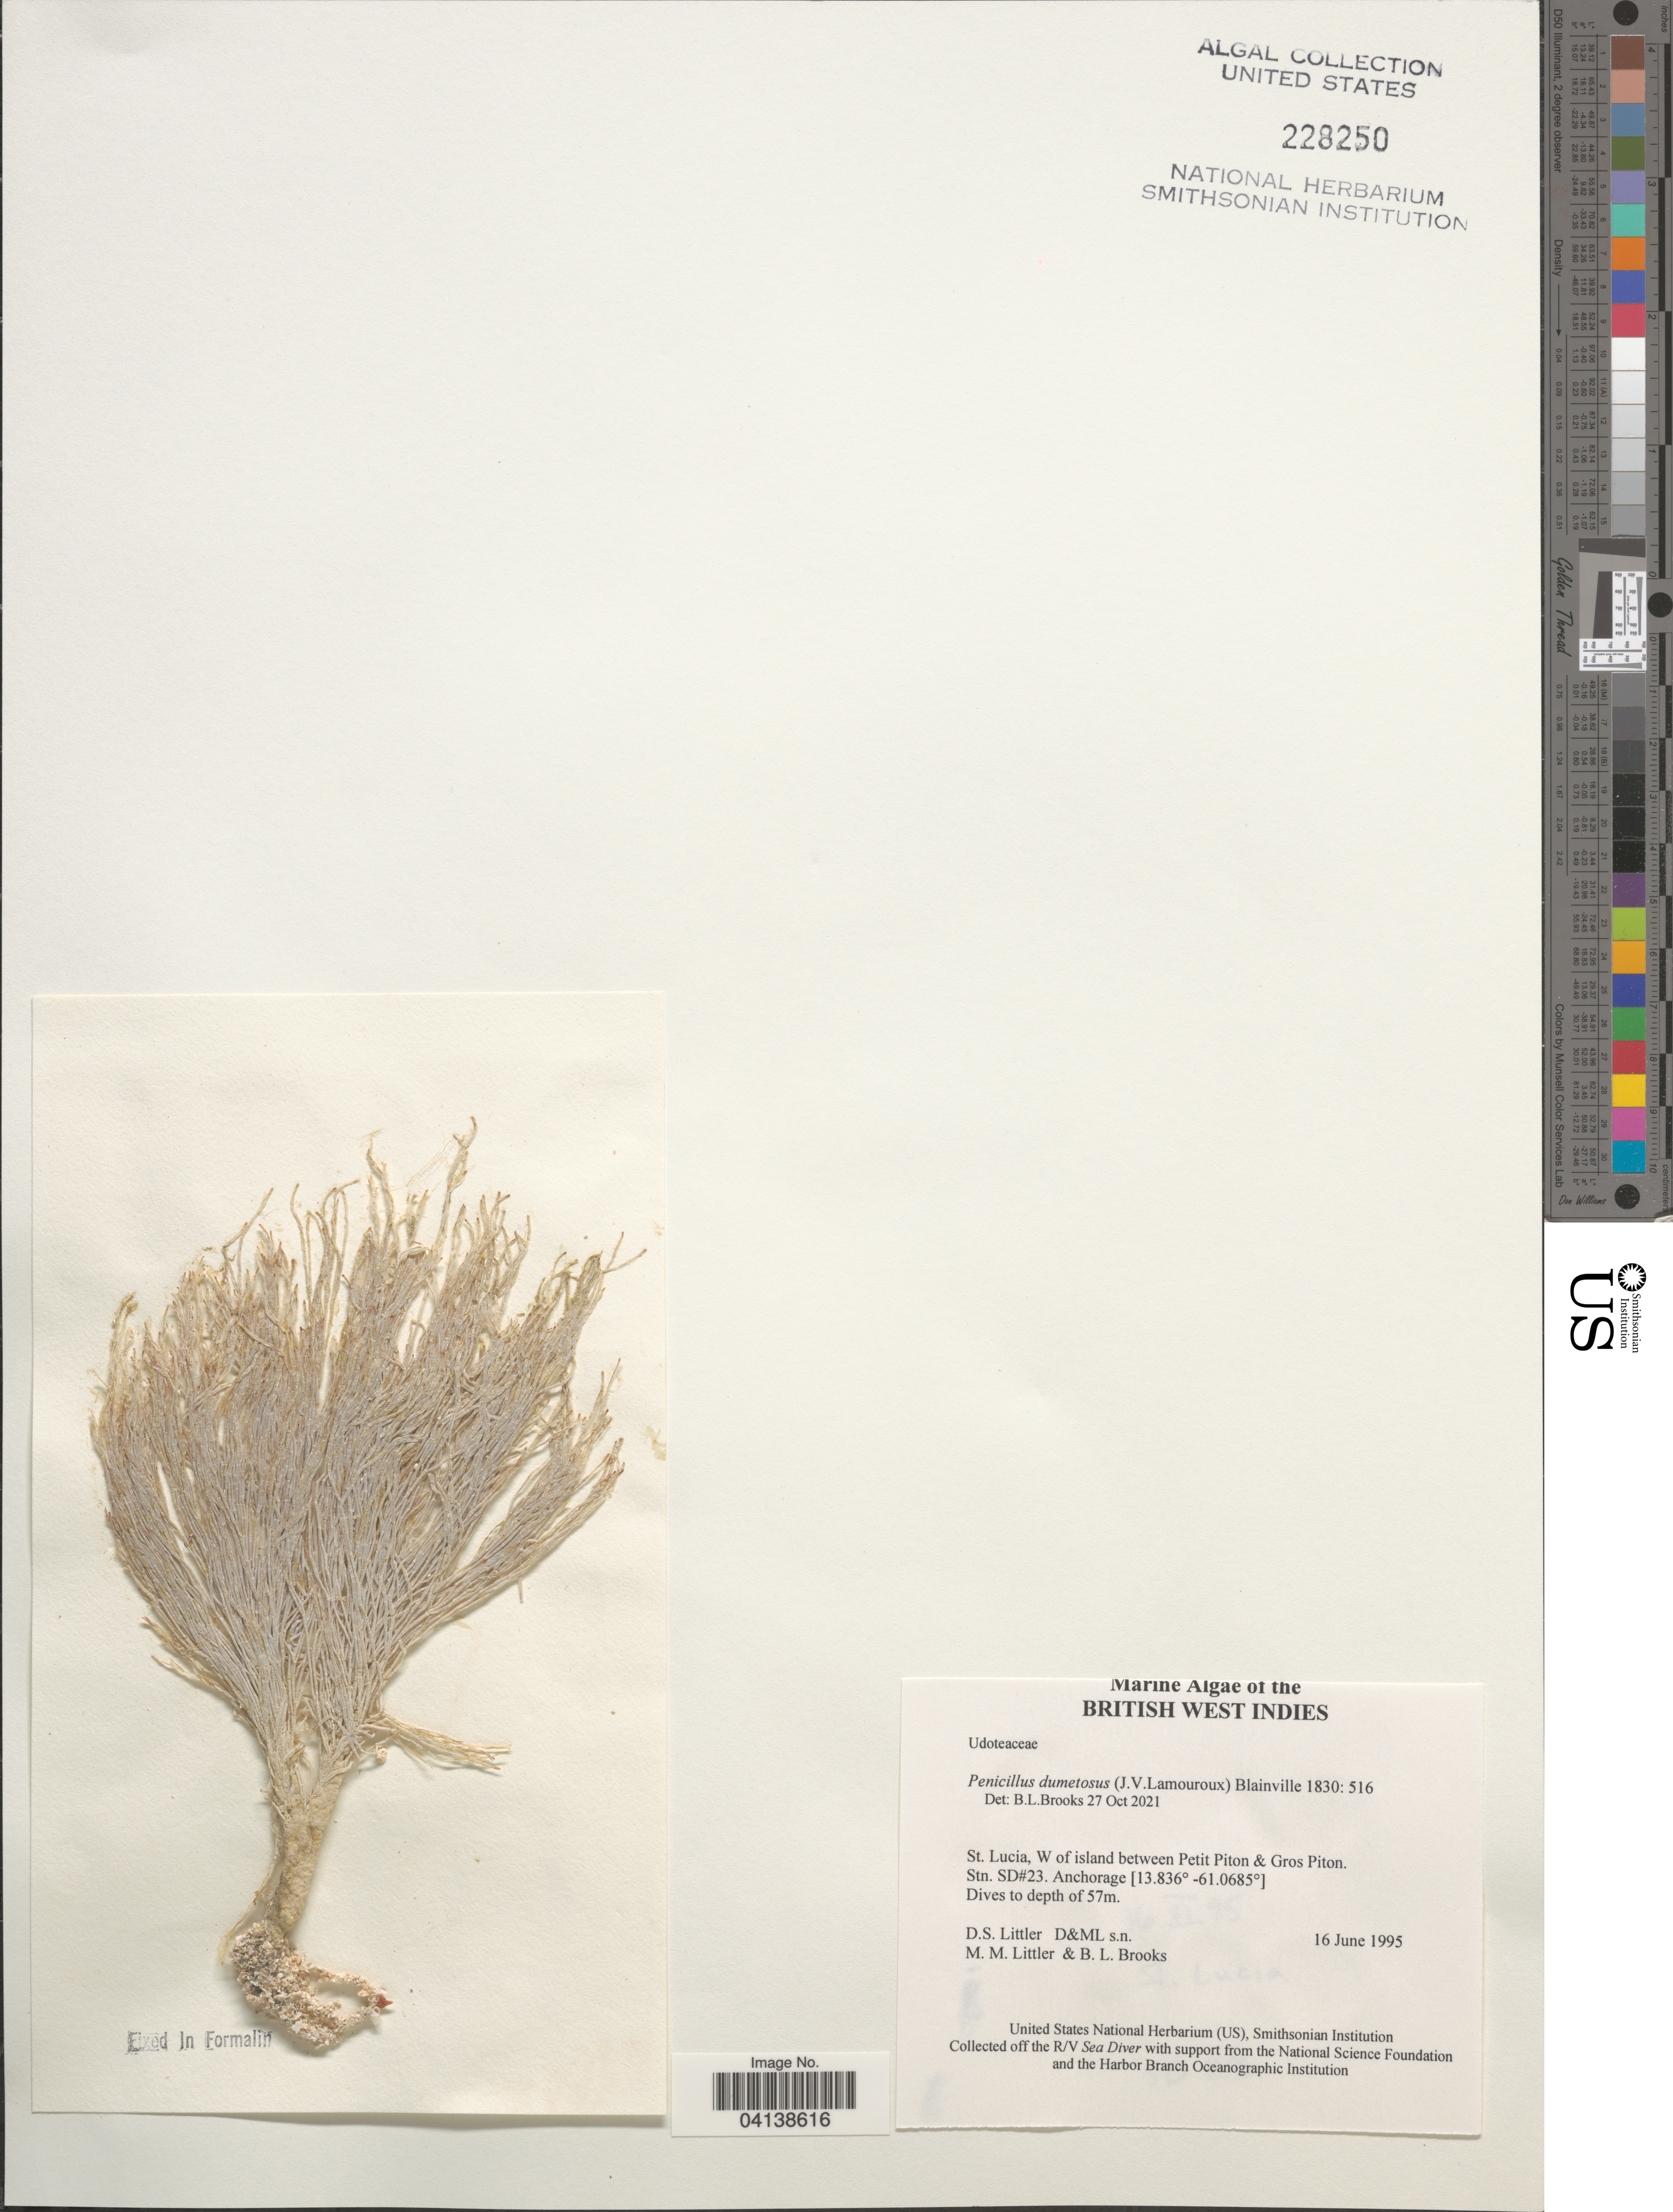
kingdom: Plantae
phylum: Chlorophyta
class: Ulvophyceae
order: Bryopsidales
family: Udoteaceae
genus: Penicillus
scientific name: Penicillus dumetosus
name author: (J.V.Lamouroux) Blainville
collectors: D. S. Littler & B. Brooks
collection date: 1995-06-16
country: St. Lucia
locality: British West Indies. W of island between Petit Piton & Gros Piton. Stn. SD#23.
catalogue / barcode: US 228250